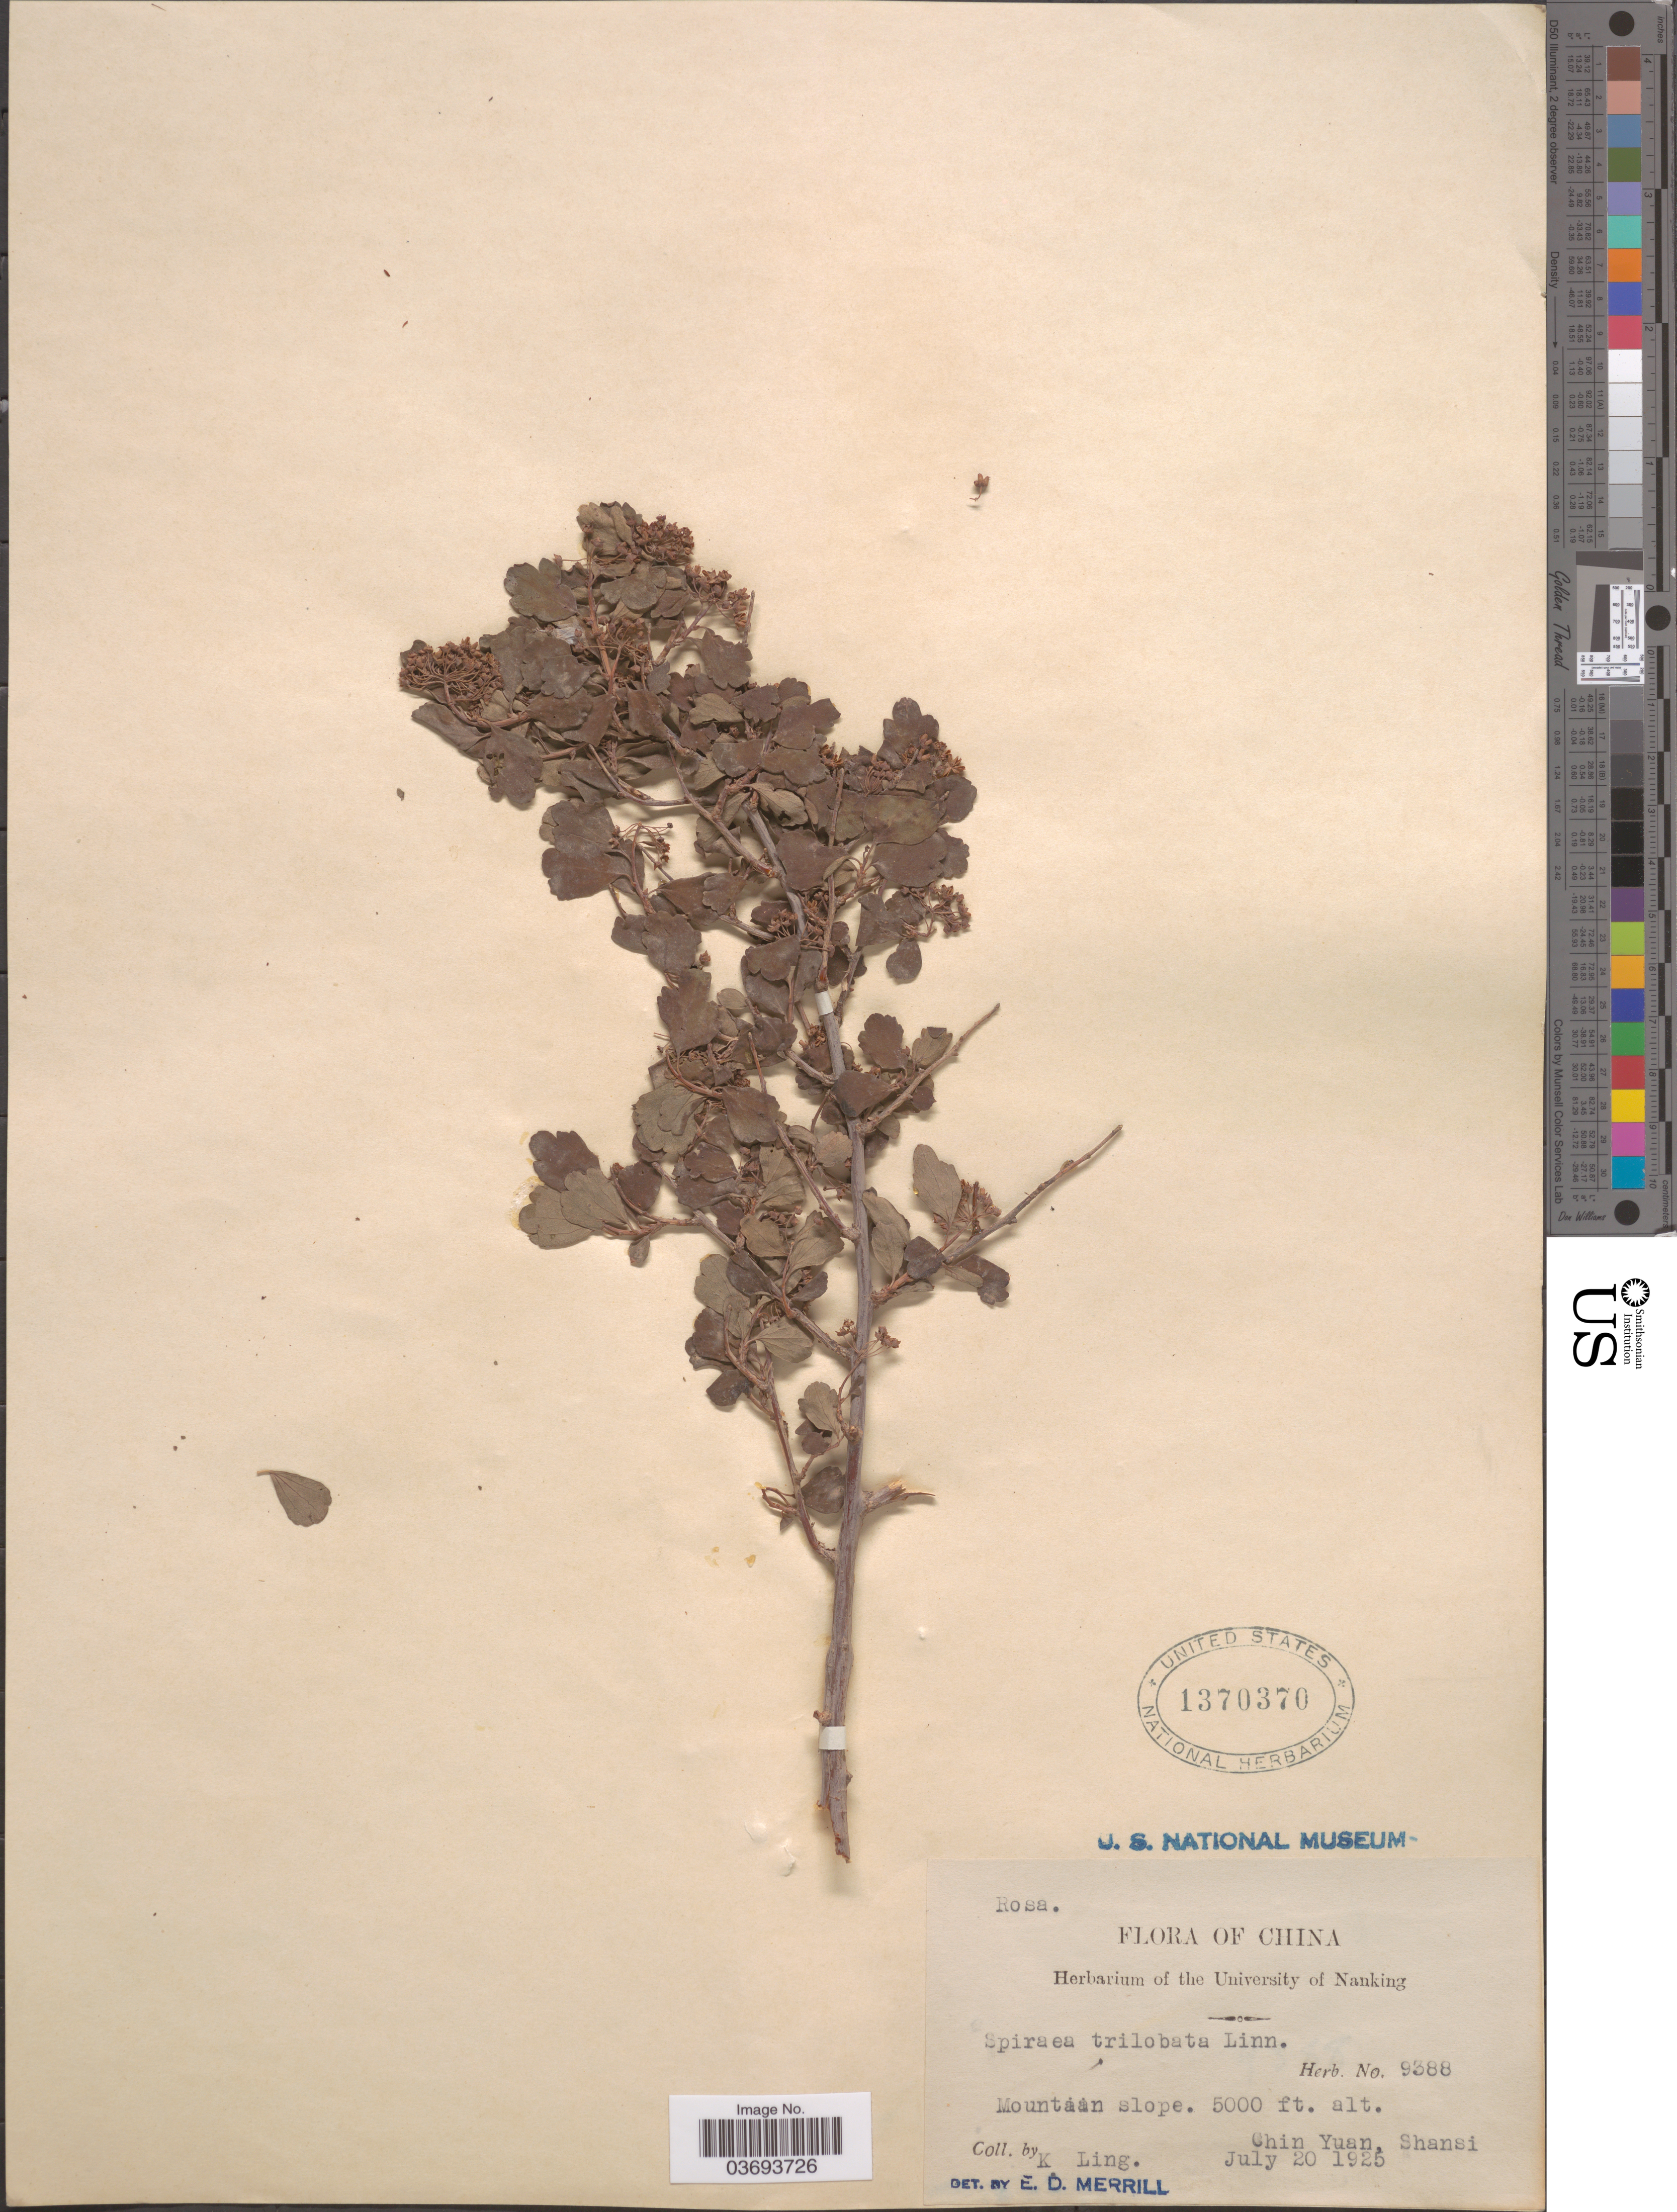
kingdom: Plantae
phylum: Tracheophyta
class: Magnoliopsida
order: Rosales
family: Rosaceae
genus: Spiraea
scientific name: Spiraea trilobata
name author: L.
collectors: K. Ling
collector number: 9388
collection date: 1925-07-20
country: China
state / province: Shanxi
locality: Mountain slope. Chin Yuan, Shansi.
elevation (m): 1524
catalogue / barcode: US 1370370